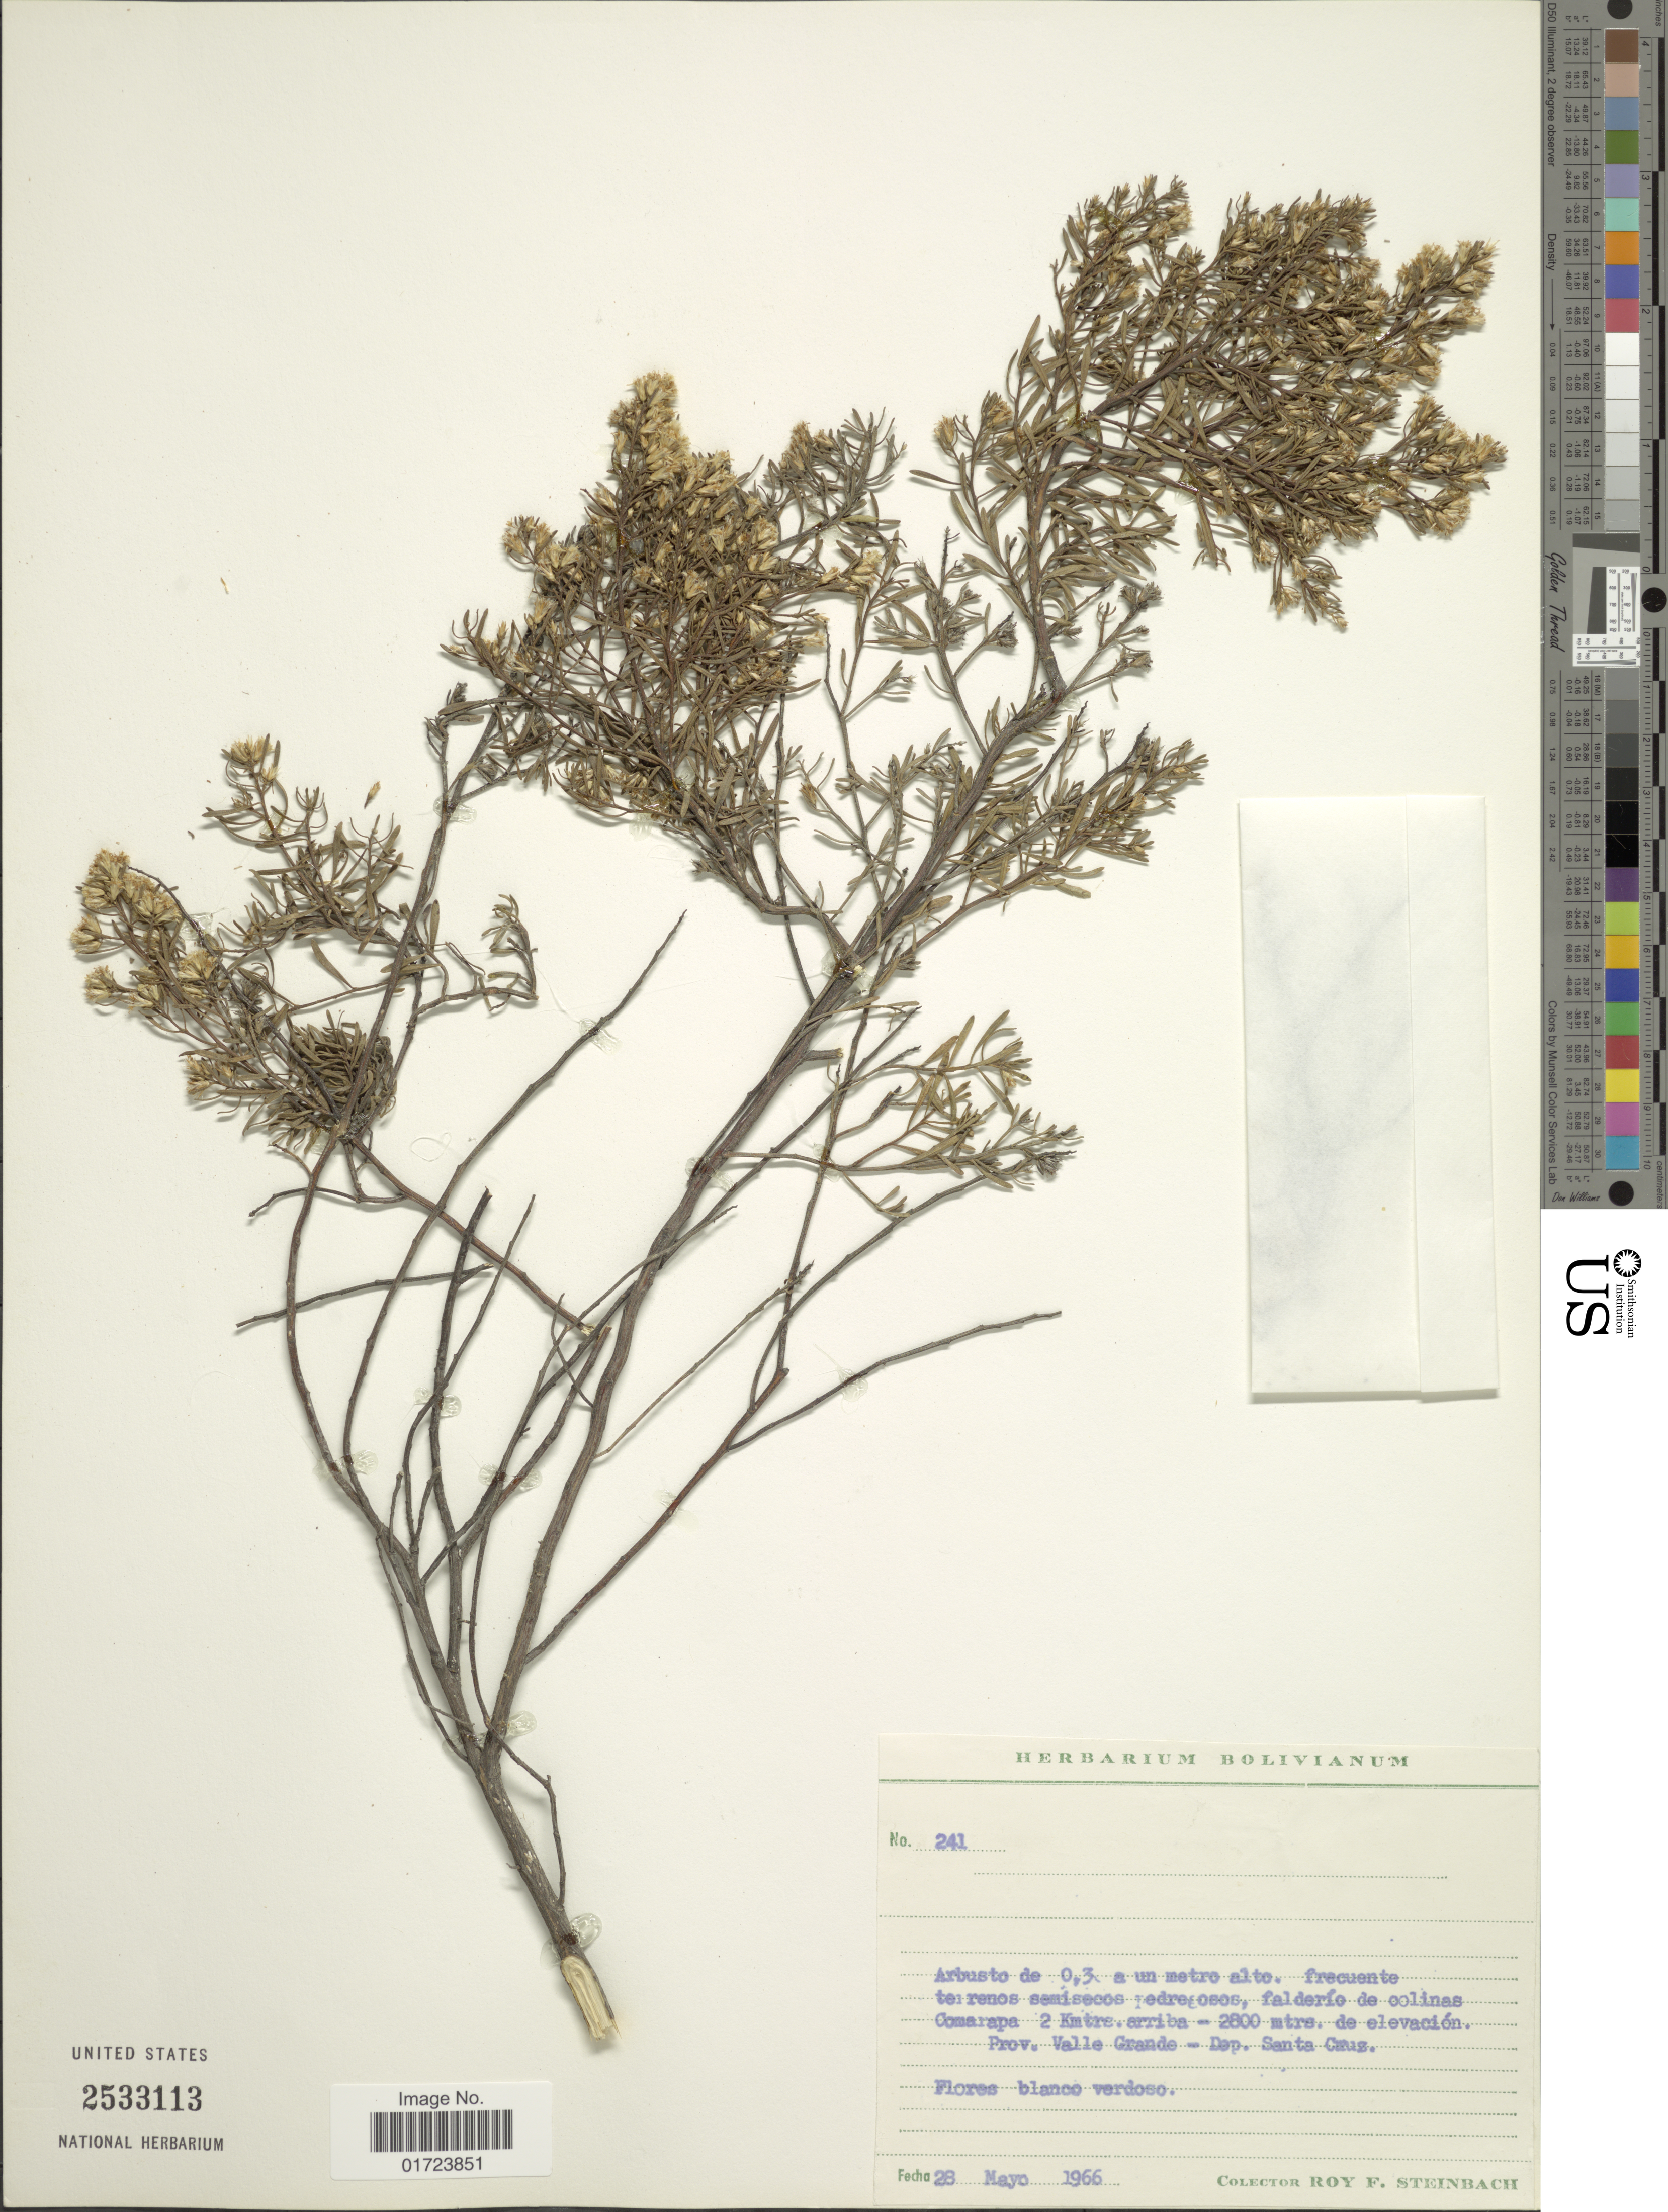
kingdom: Plantae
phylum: Tracheophyta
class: Magnoliopsida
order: Asterales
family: Asteraceae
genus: Baccharis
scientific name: Baccharis tricuneata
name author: (L. f.) Pers.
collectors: R. F. Steinbach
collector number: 241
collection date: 1966-05-28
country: Bolivia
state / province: Santa Cruz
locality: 2 kmtre arriba, Prov. Valle Grande - Dep. Santa Cruz.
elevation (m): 2800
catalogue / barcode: US 2533113